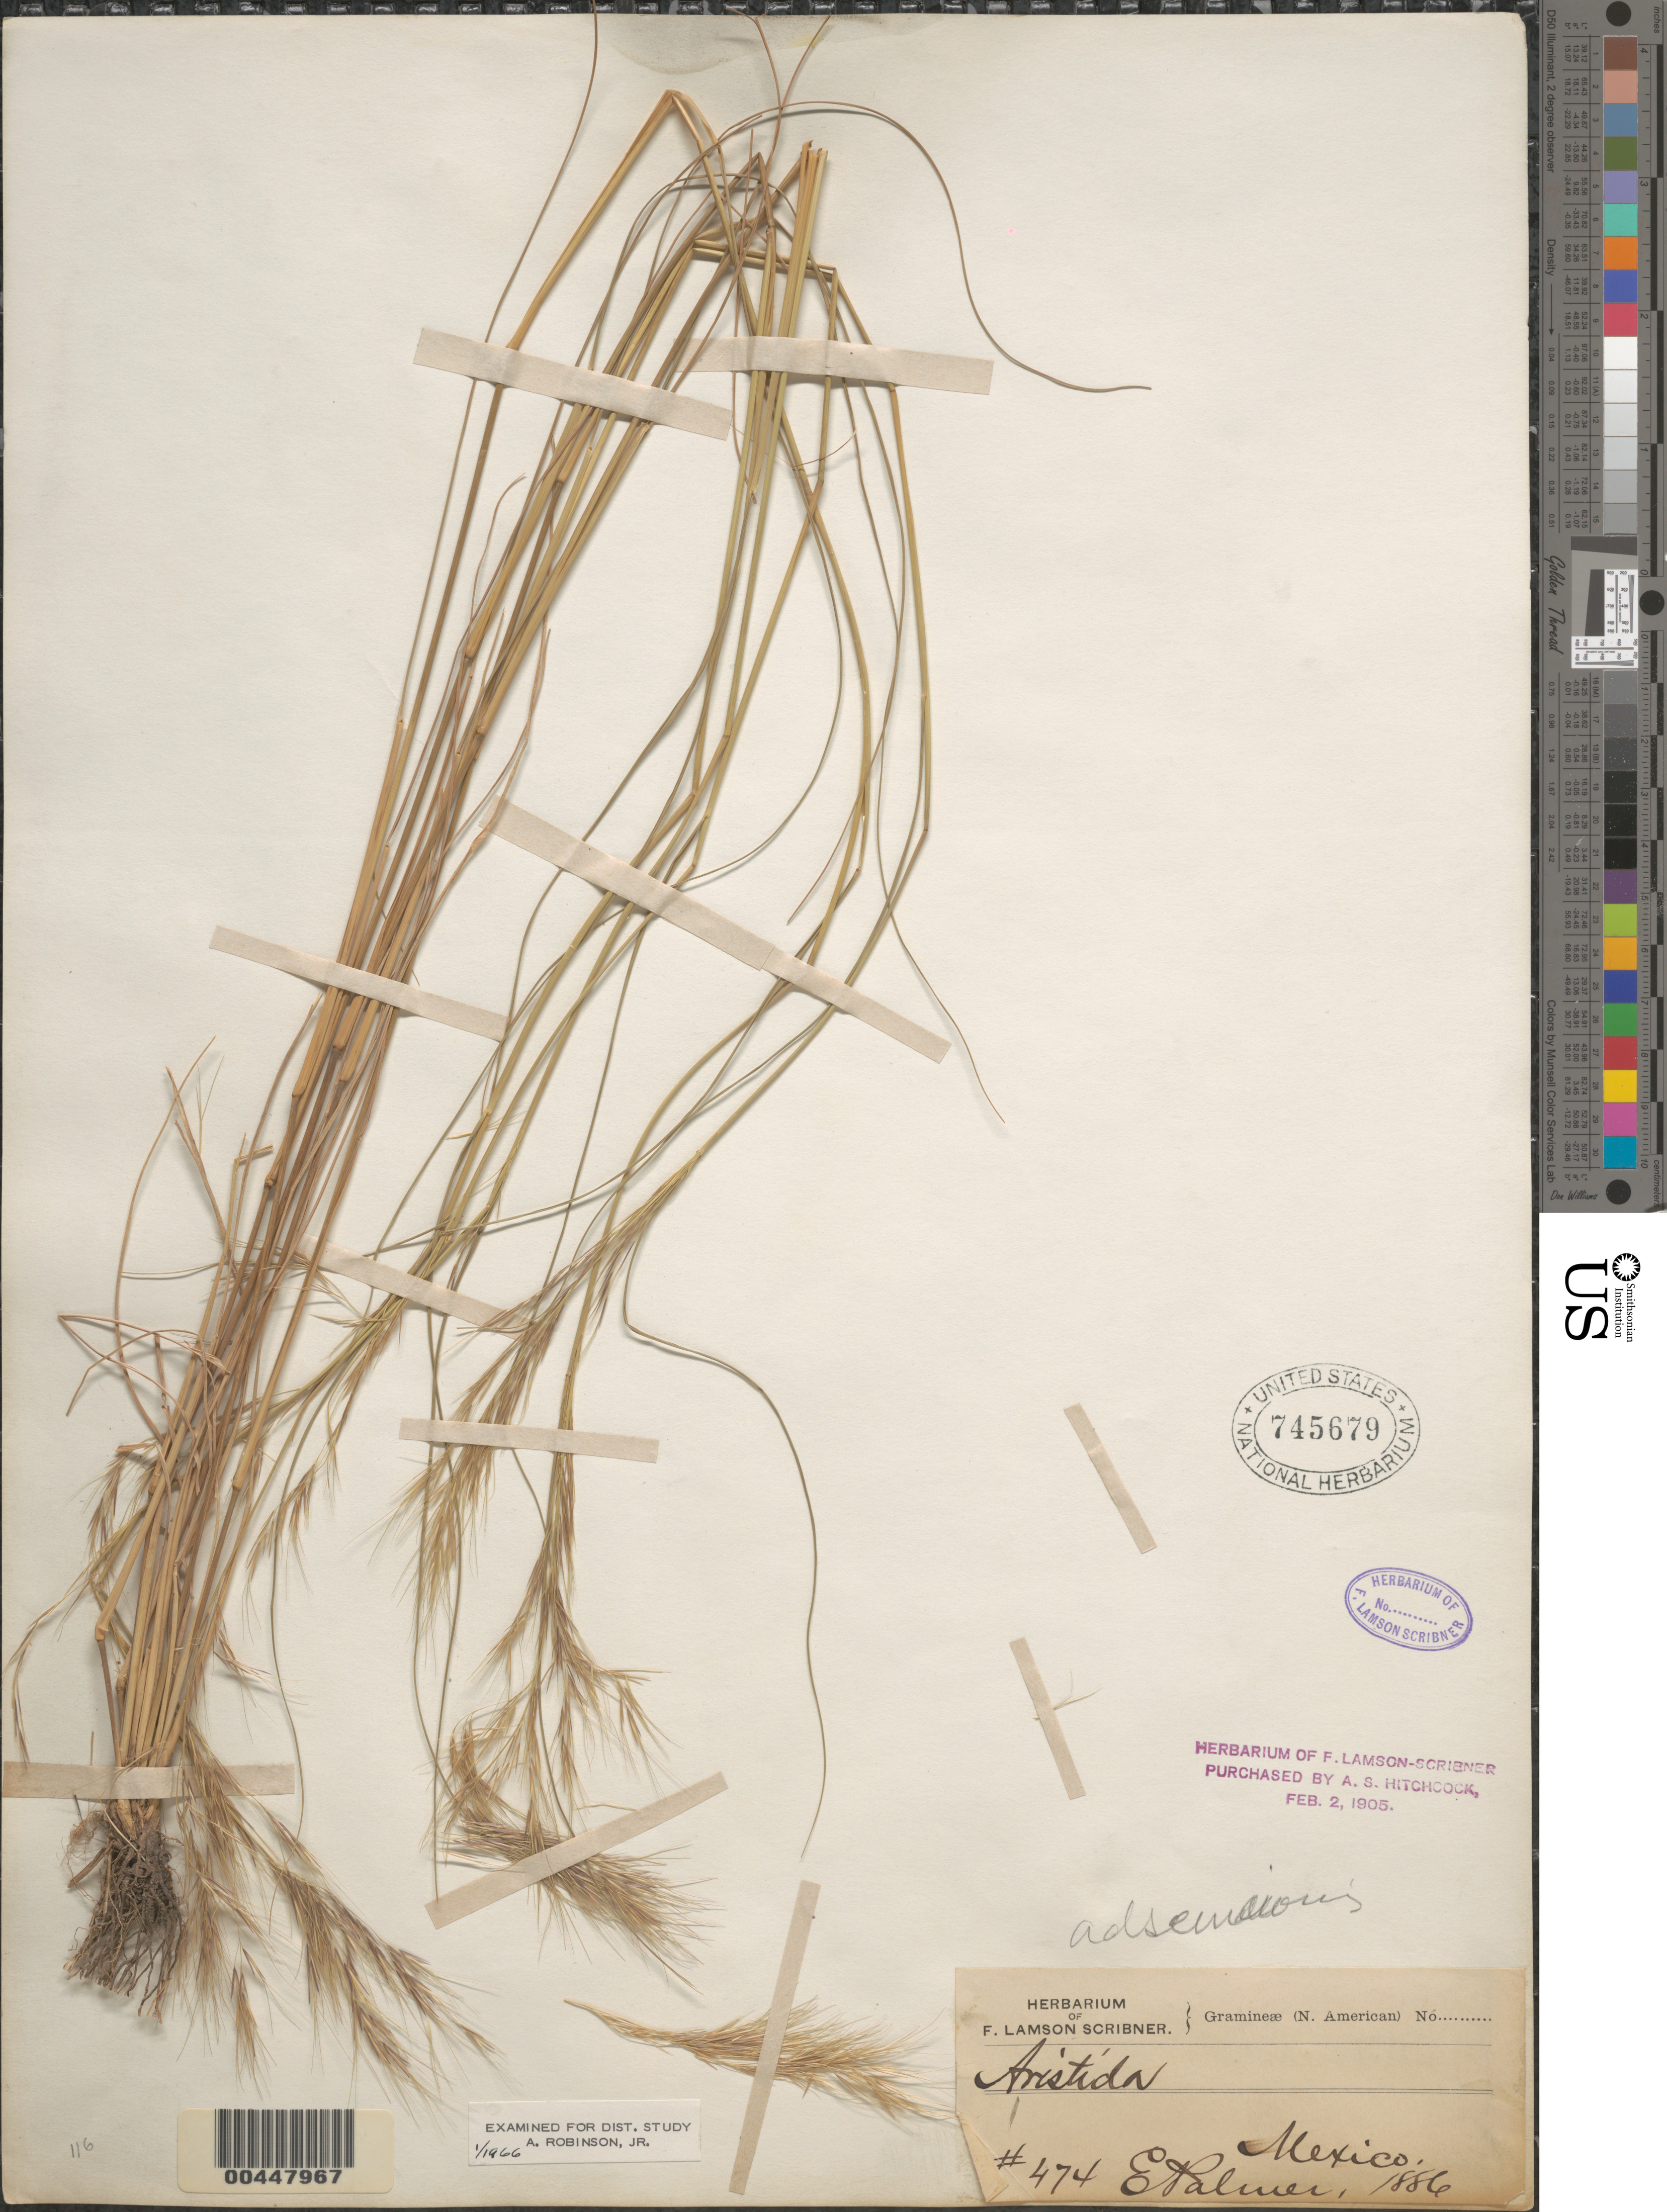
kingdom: Plantae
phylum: Tracheophyta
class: Liliopsida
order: Poales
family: Poaceae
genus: Aristida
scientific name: Aristida adscensionis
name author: L.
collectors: E. Palmer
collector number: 474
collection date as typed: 1886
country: Mexico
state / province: Durango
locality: San Ramon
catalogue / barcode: US 745679